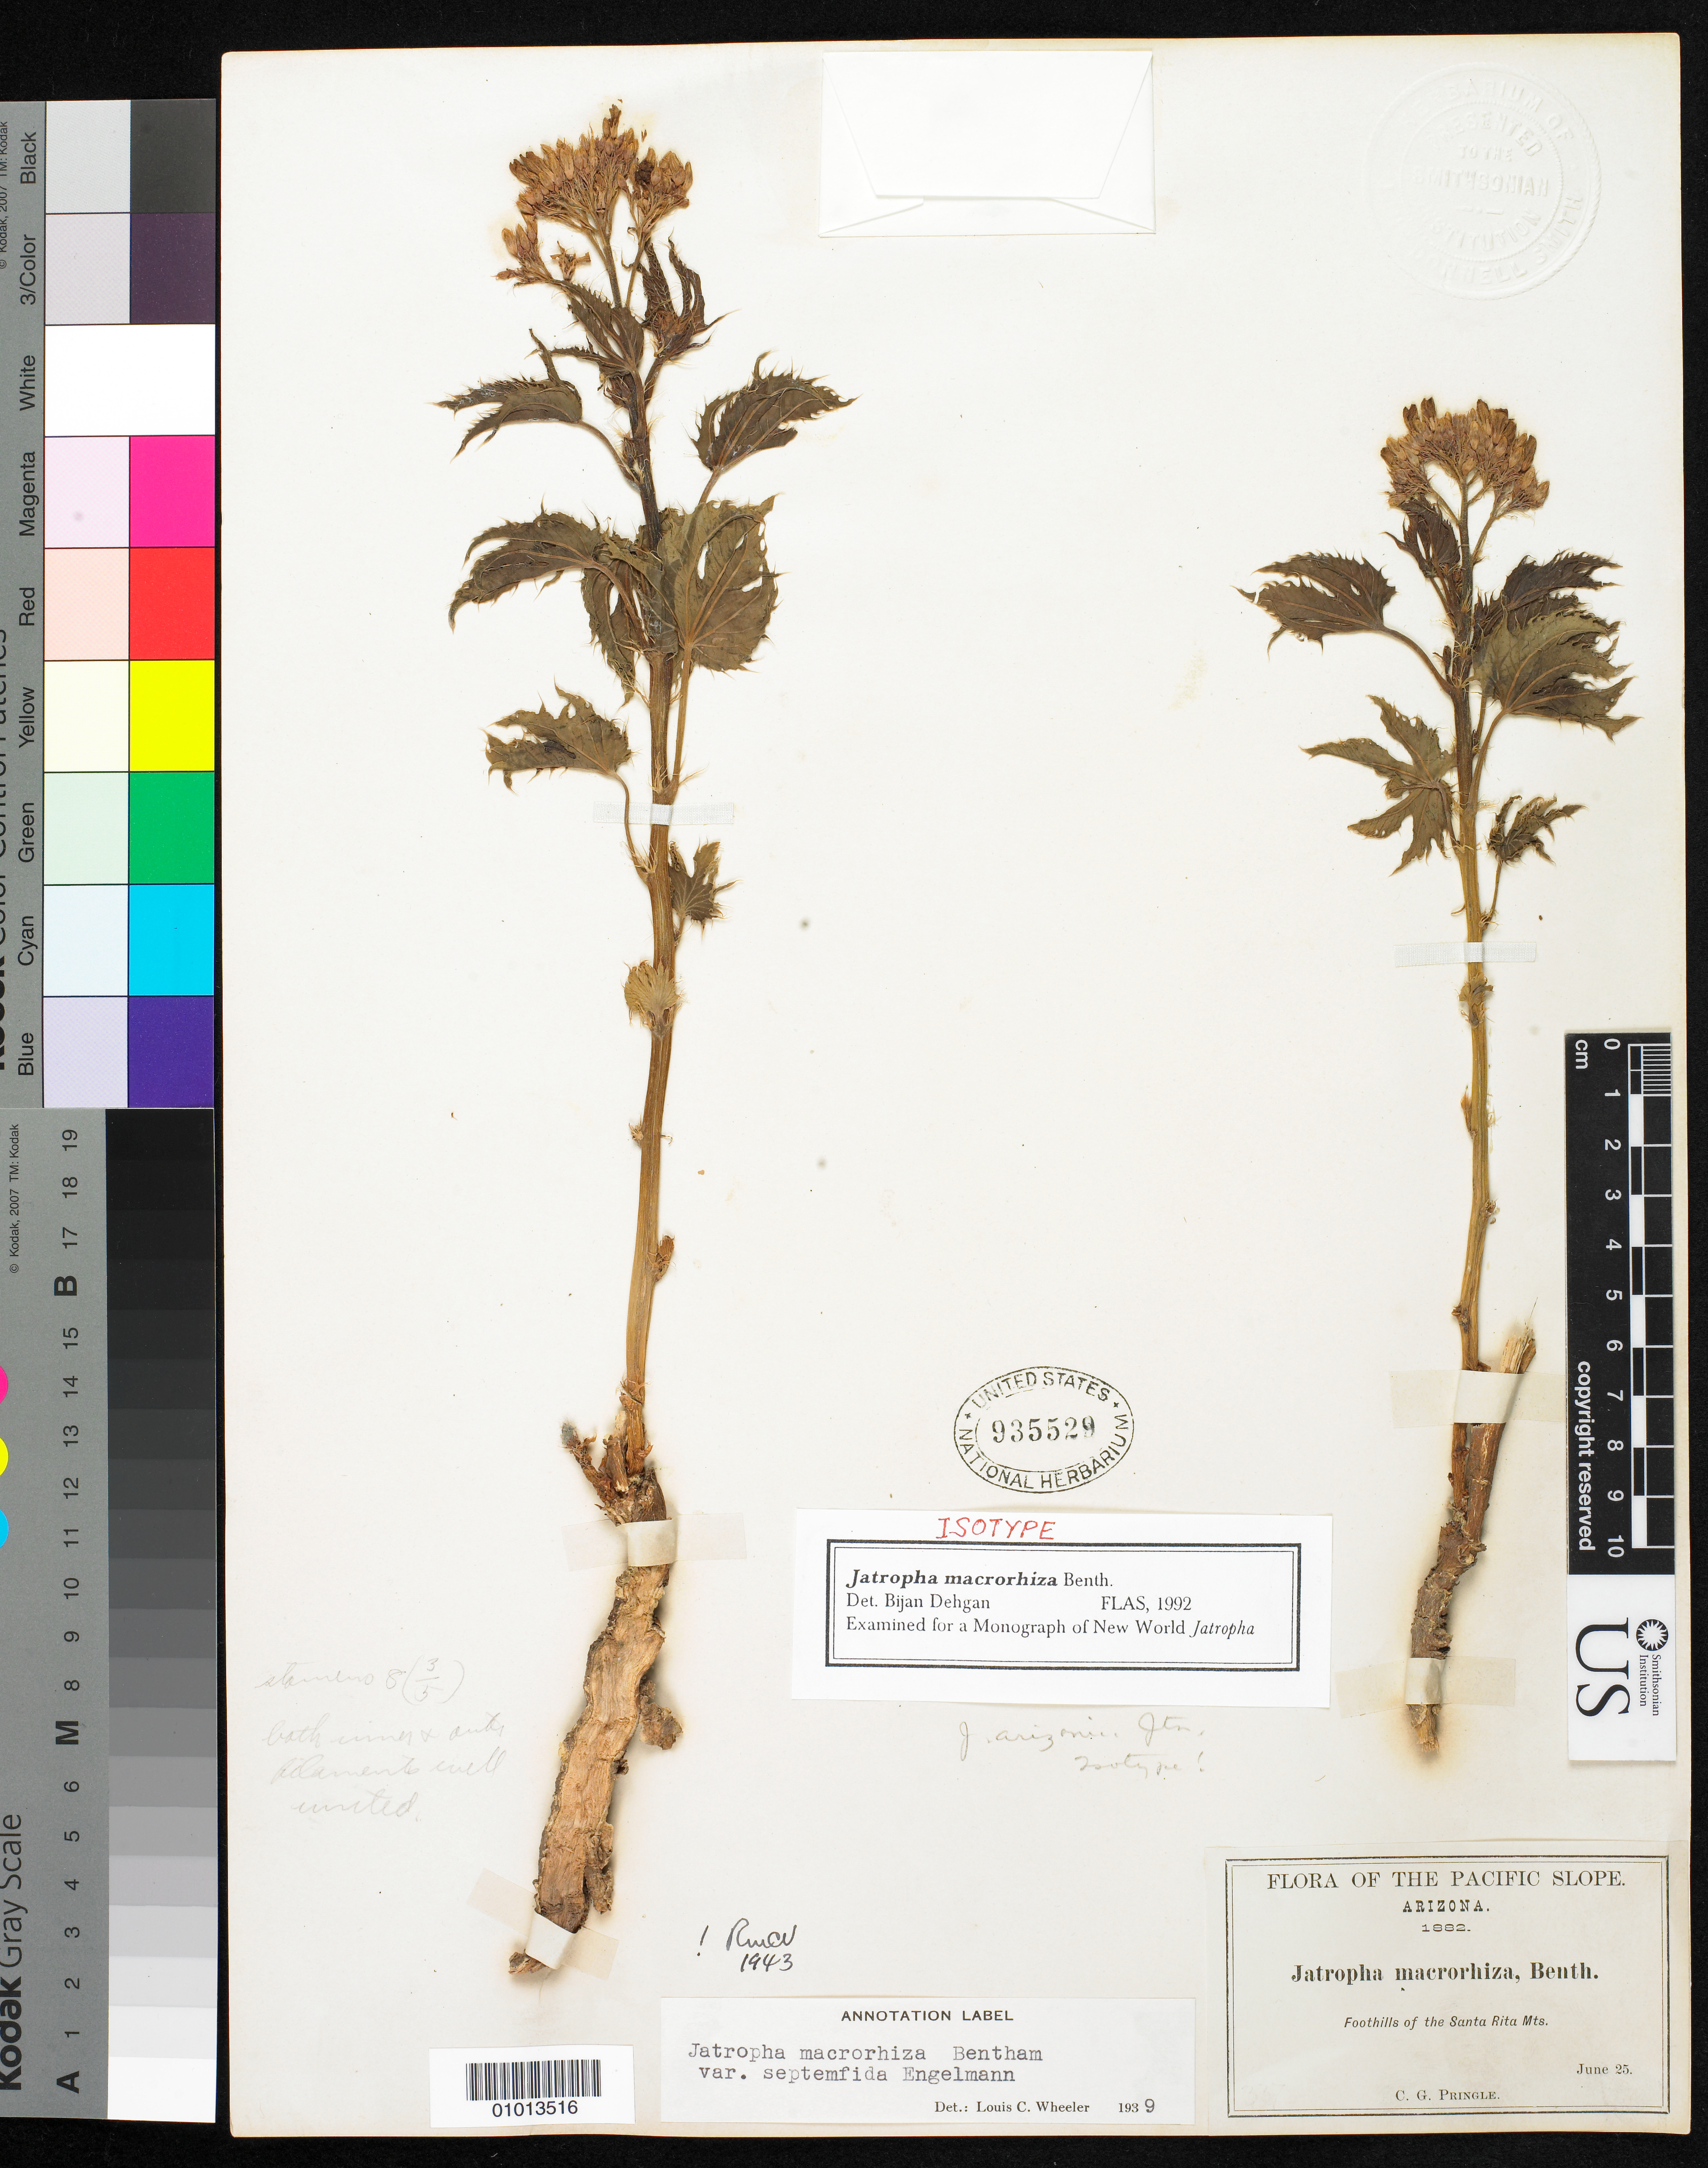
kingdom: Plantae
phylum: Tracheophyta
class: Magnoliopsida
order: Malpighiales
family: Euphorbiaceae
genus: Jatropha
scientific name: Jatropha arizonica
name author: I.M. Johnst.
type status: Isotype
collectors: C. G. Pringle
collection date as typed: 25 Jun 1882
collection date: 1882-06-25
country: United States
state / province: Arizona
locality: Foothills of the Santa Rita Mts.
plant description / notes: Specimen ex John Donnell Smith herbarium.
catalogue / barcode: US 935529